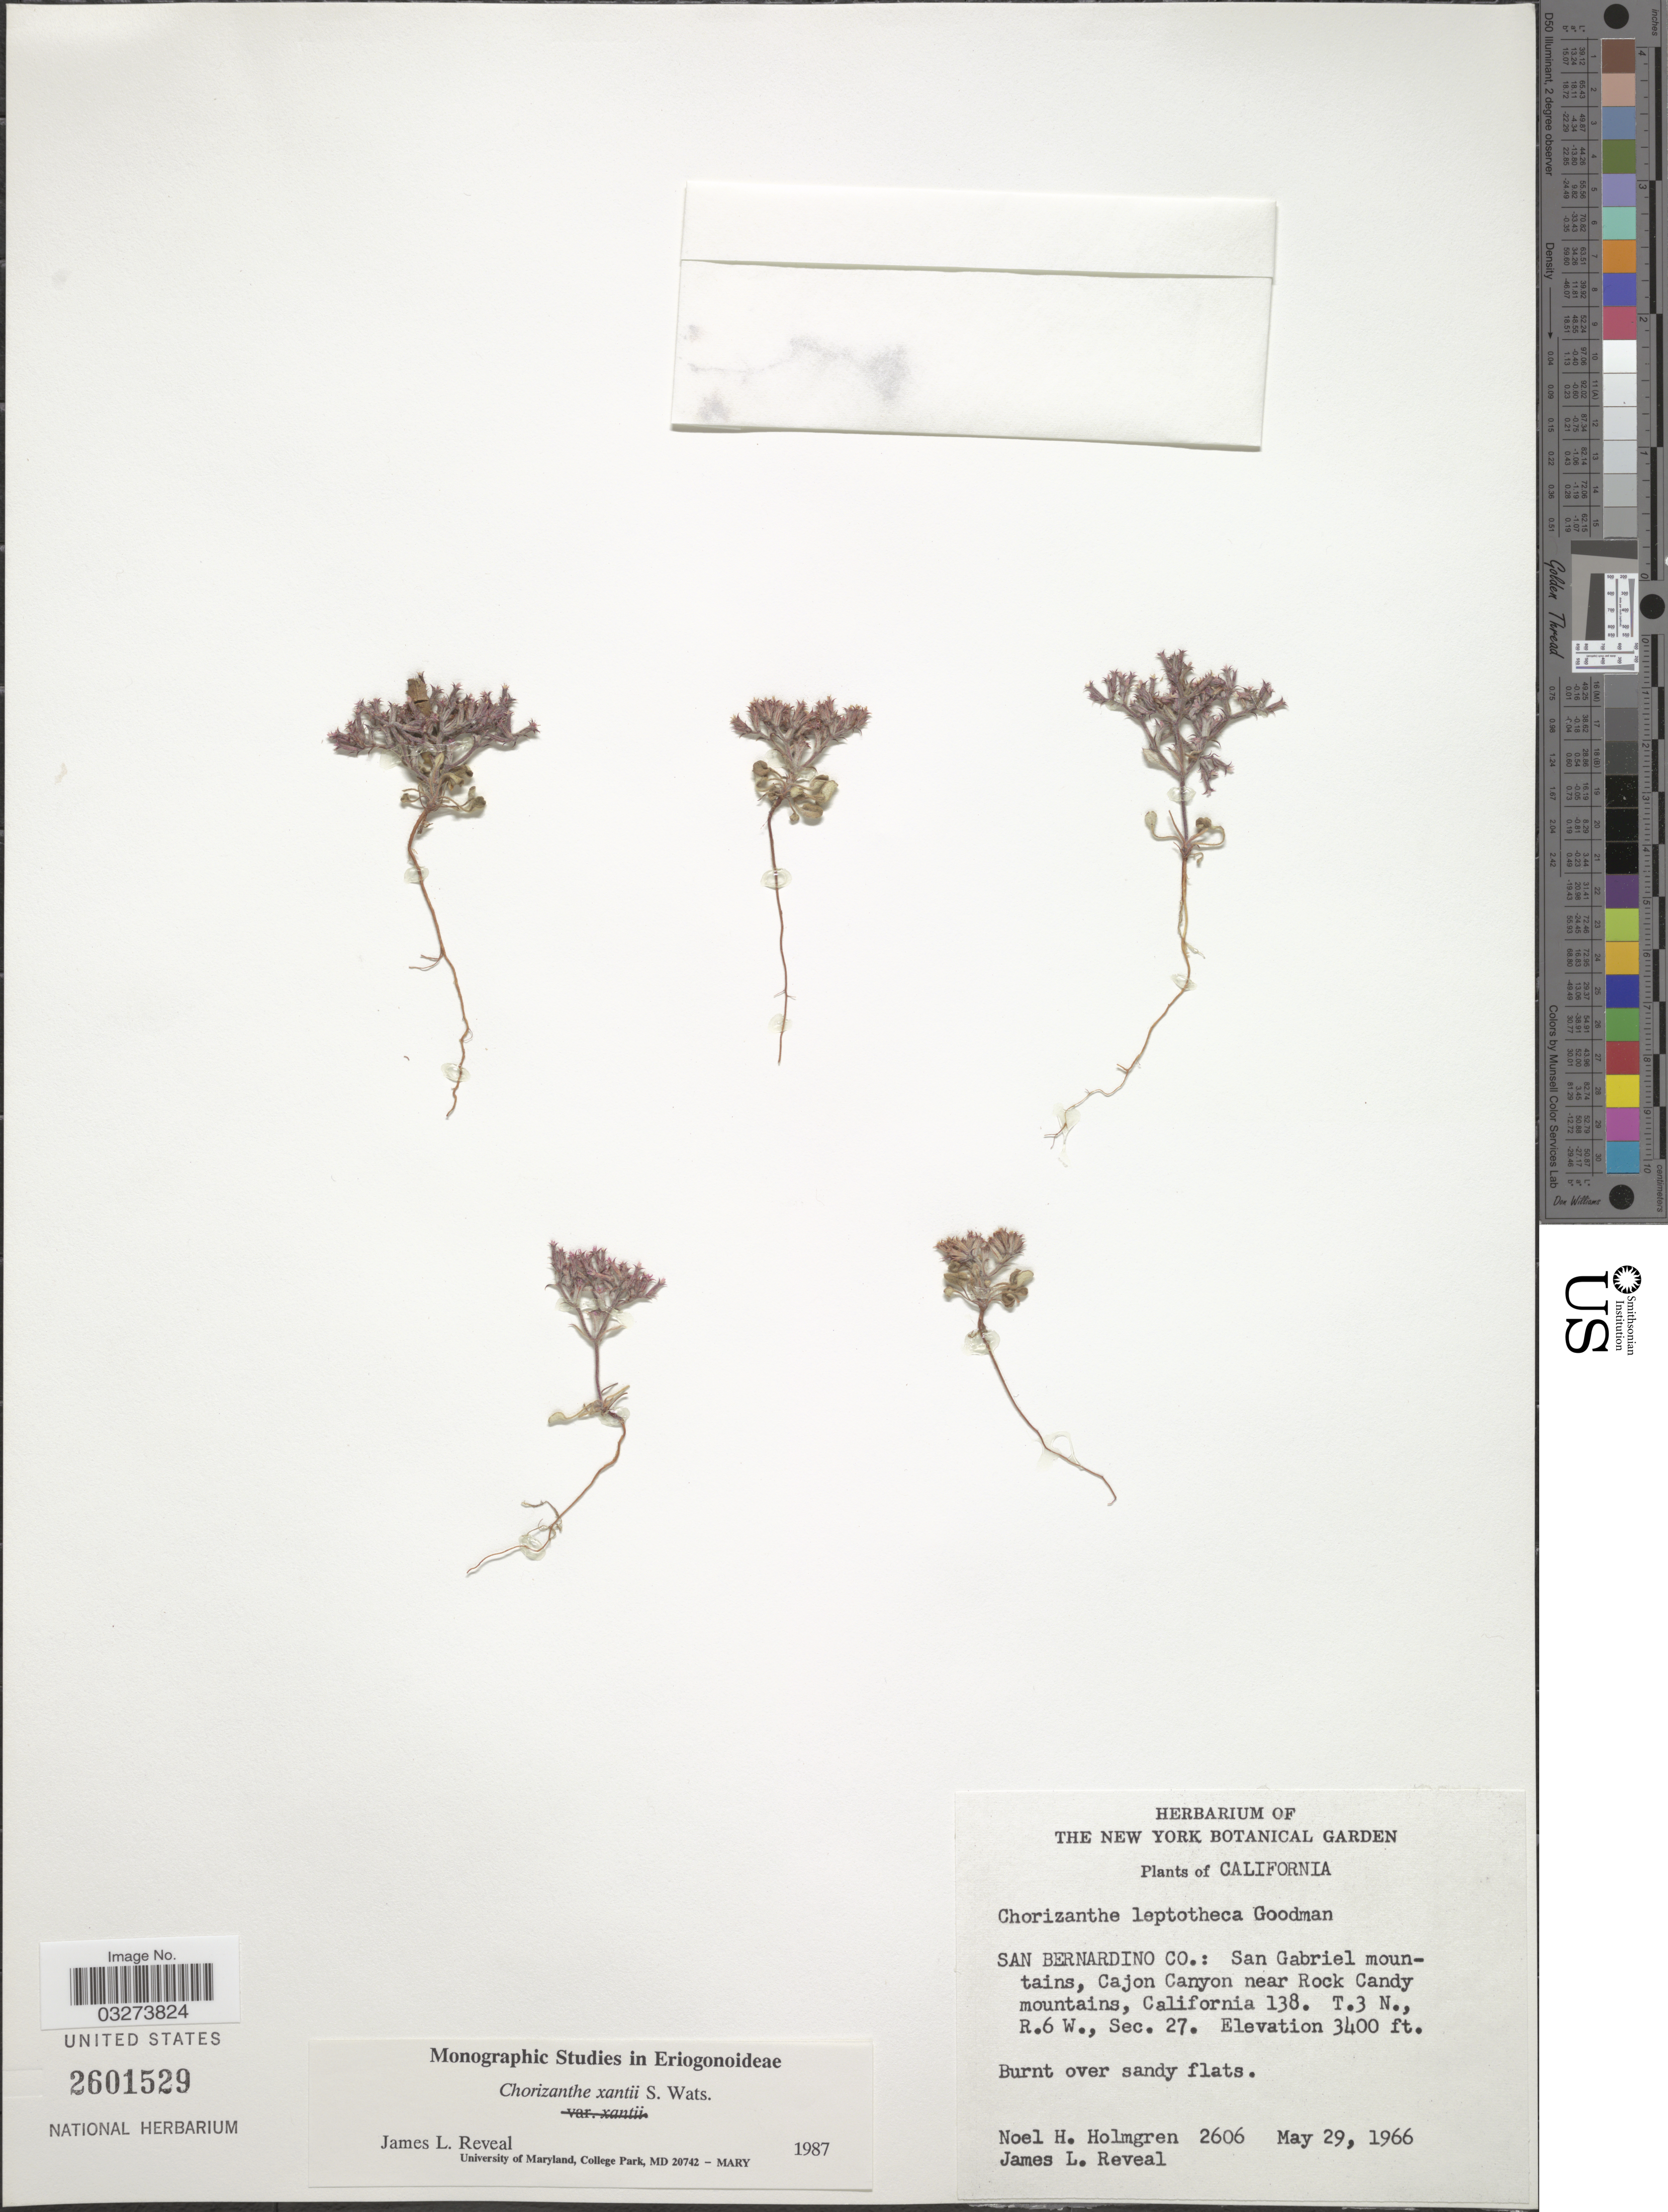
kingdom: Plantae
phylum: Tracheophyta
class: Magnoliopsida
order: Caryophyllales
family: Polygonaceae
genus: Chorizanthe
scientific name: Chorizanthe xanti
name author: S. Watson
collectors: N. H. Holmgren & J. L. Reveal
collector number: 2606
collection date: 1966-05-29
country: United States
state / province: California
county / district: Los Angeles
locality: San Bernardino Co.: San Gabriel mountains, Cajon Canyon near Rock Candy mountains, California 138. T.3 N., R.6 W., Sec. 27.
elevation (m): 1036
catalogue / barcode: US 2601529